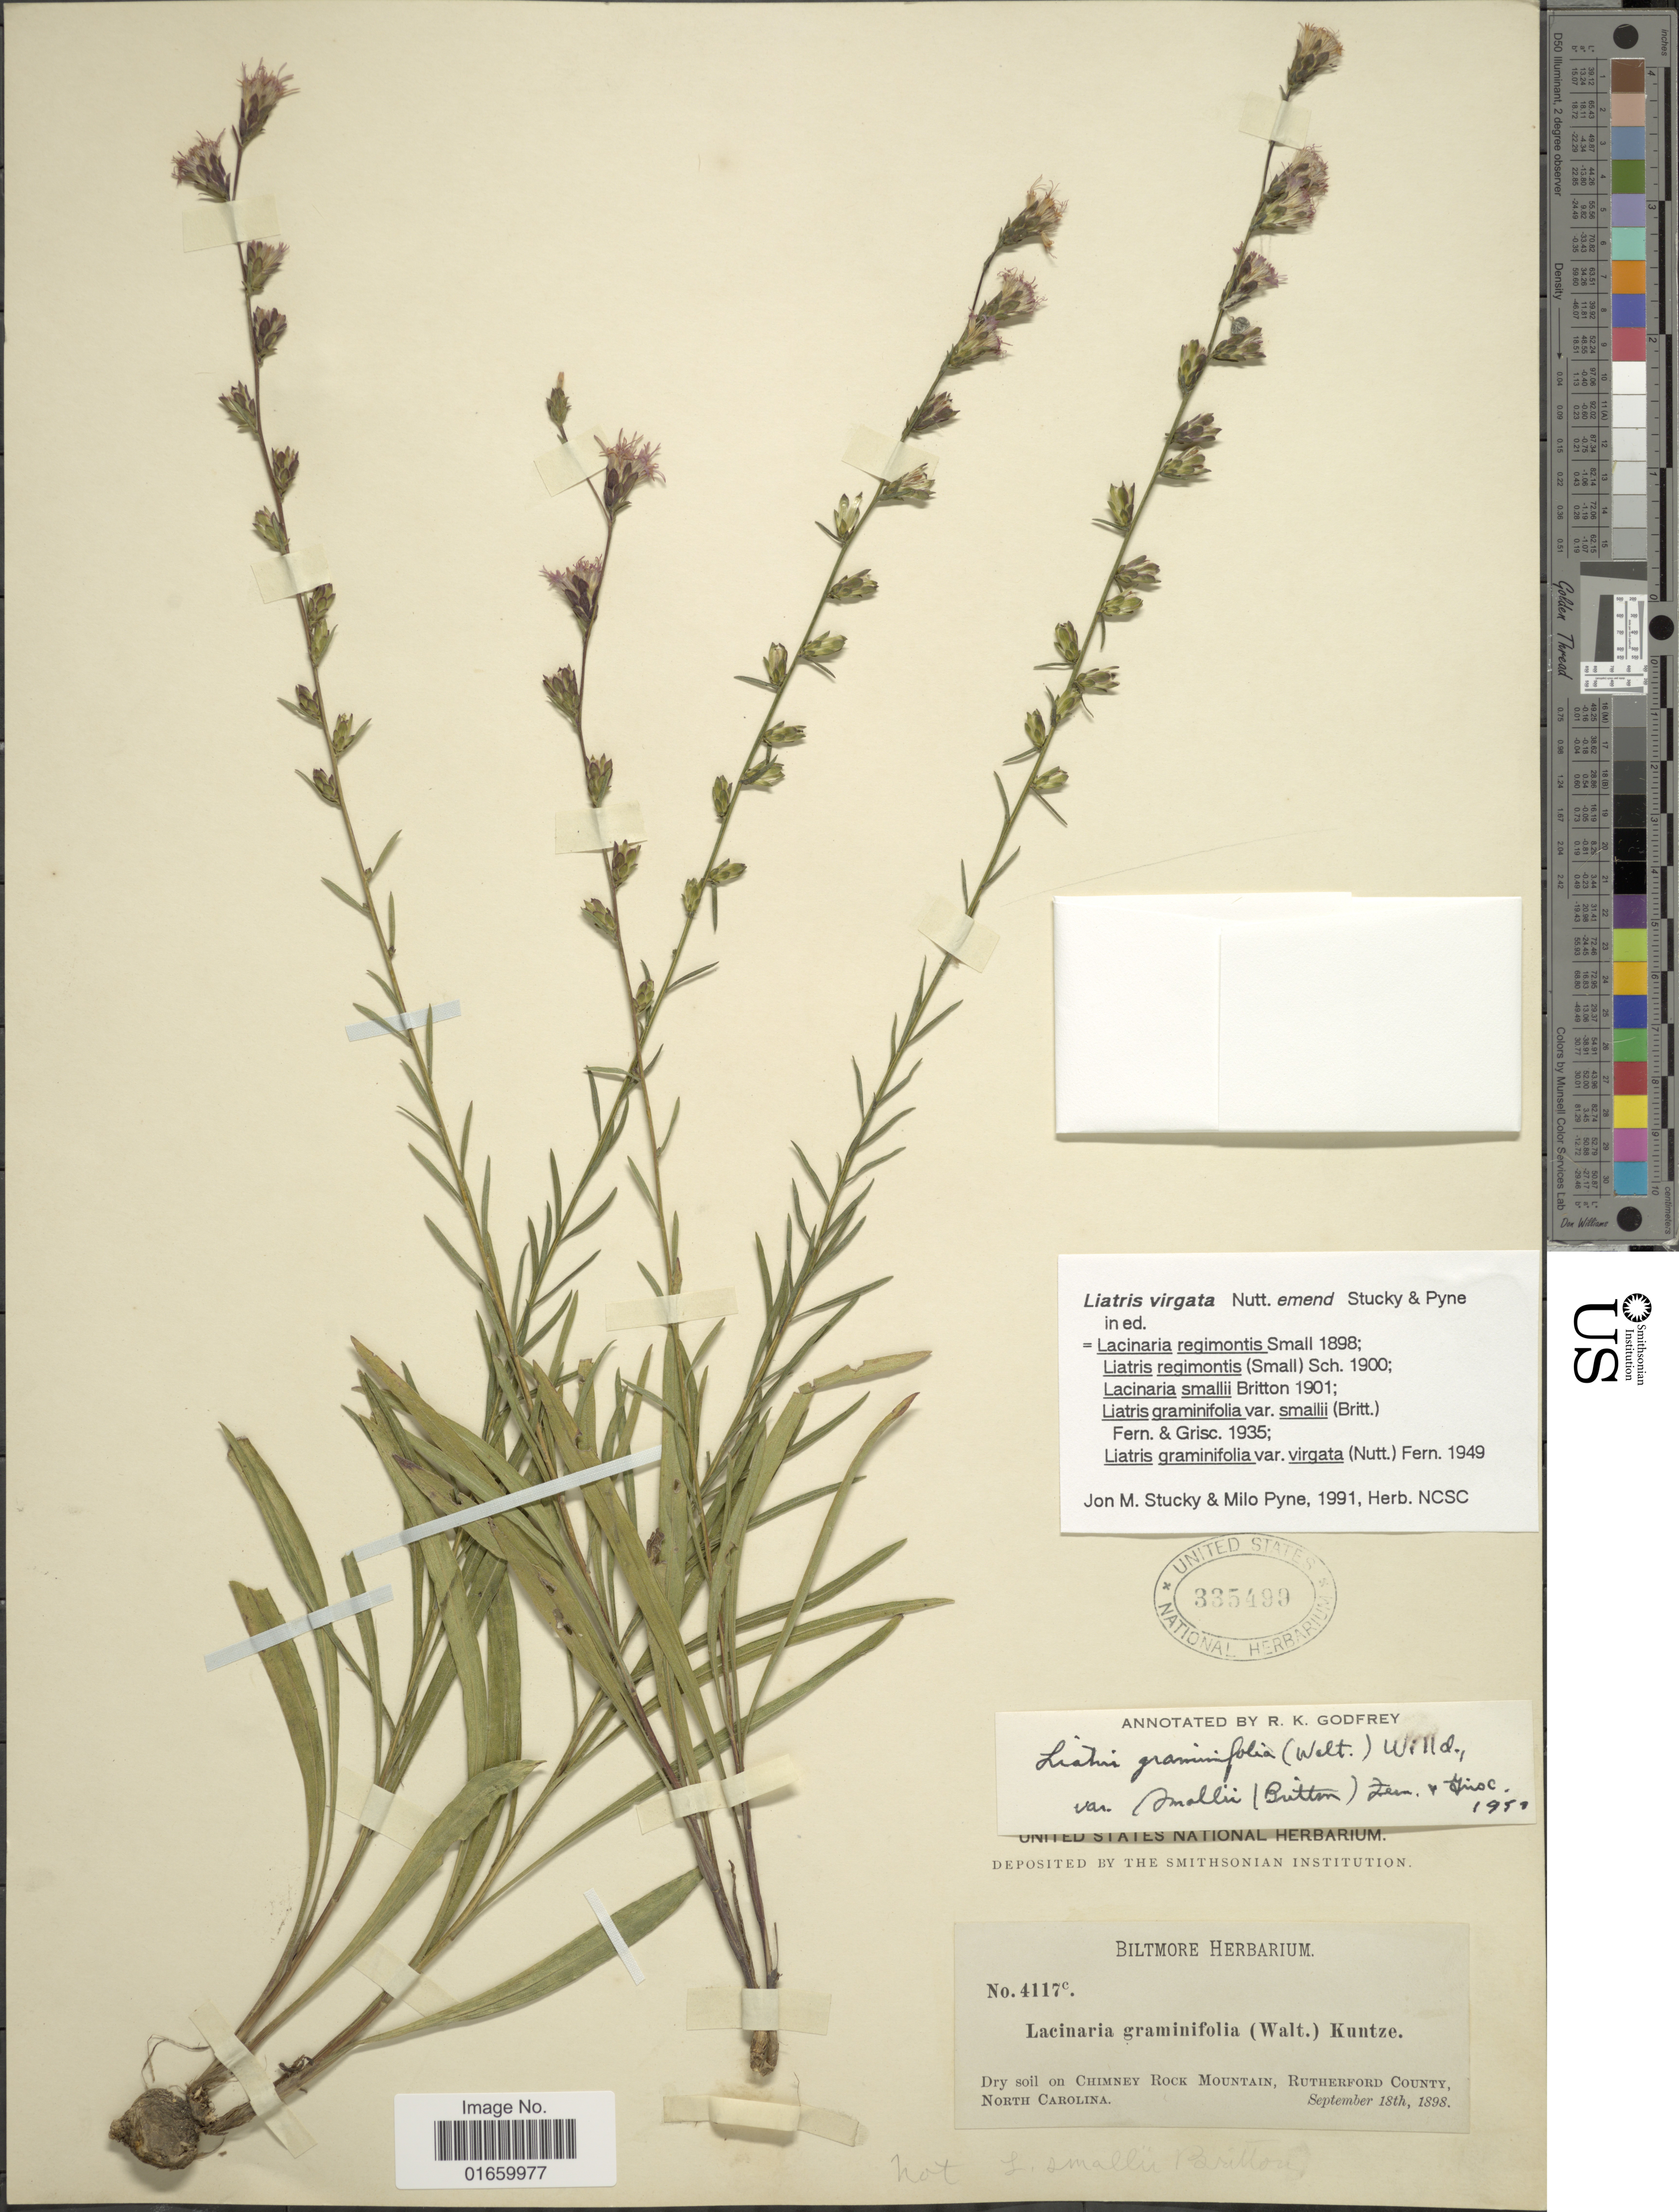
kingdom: Plantae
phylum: Tracheophyta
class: Magnoliopsida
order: Asterales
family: Asteraceae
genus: Liatris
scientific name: Liatris virgata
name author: Nutt.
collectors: ex herb. Biltmore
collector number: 4117c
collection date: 1898-09-18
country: United States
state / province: North Carolina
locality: On Chimney Rock Mountains, Rutherford County, North Carolina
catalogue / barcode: US 335499